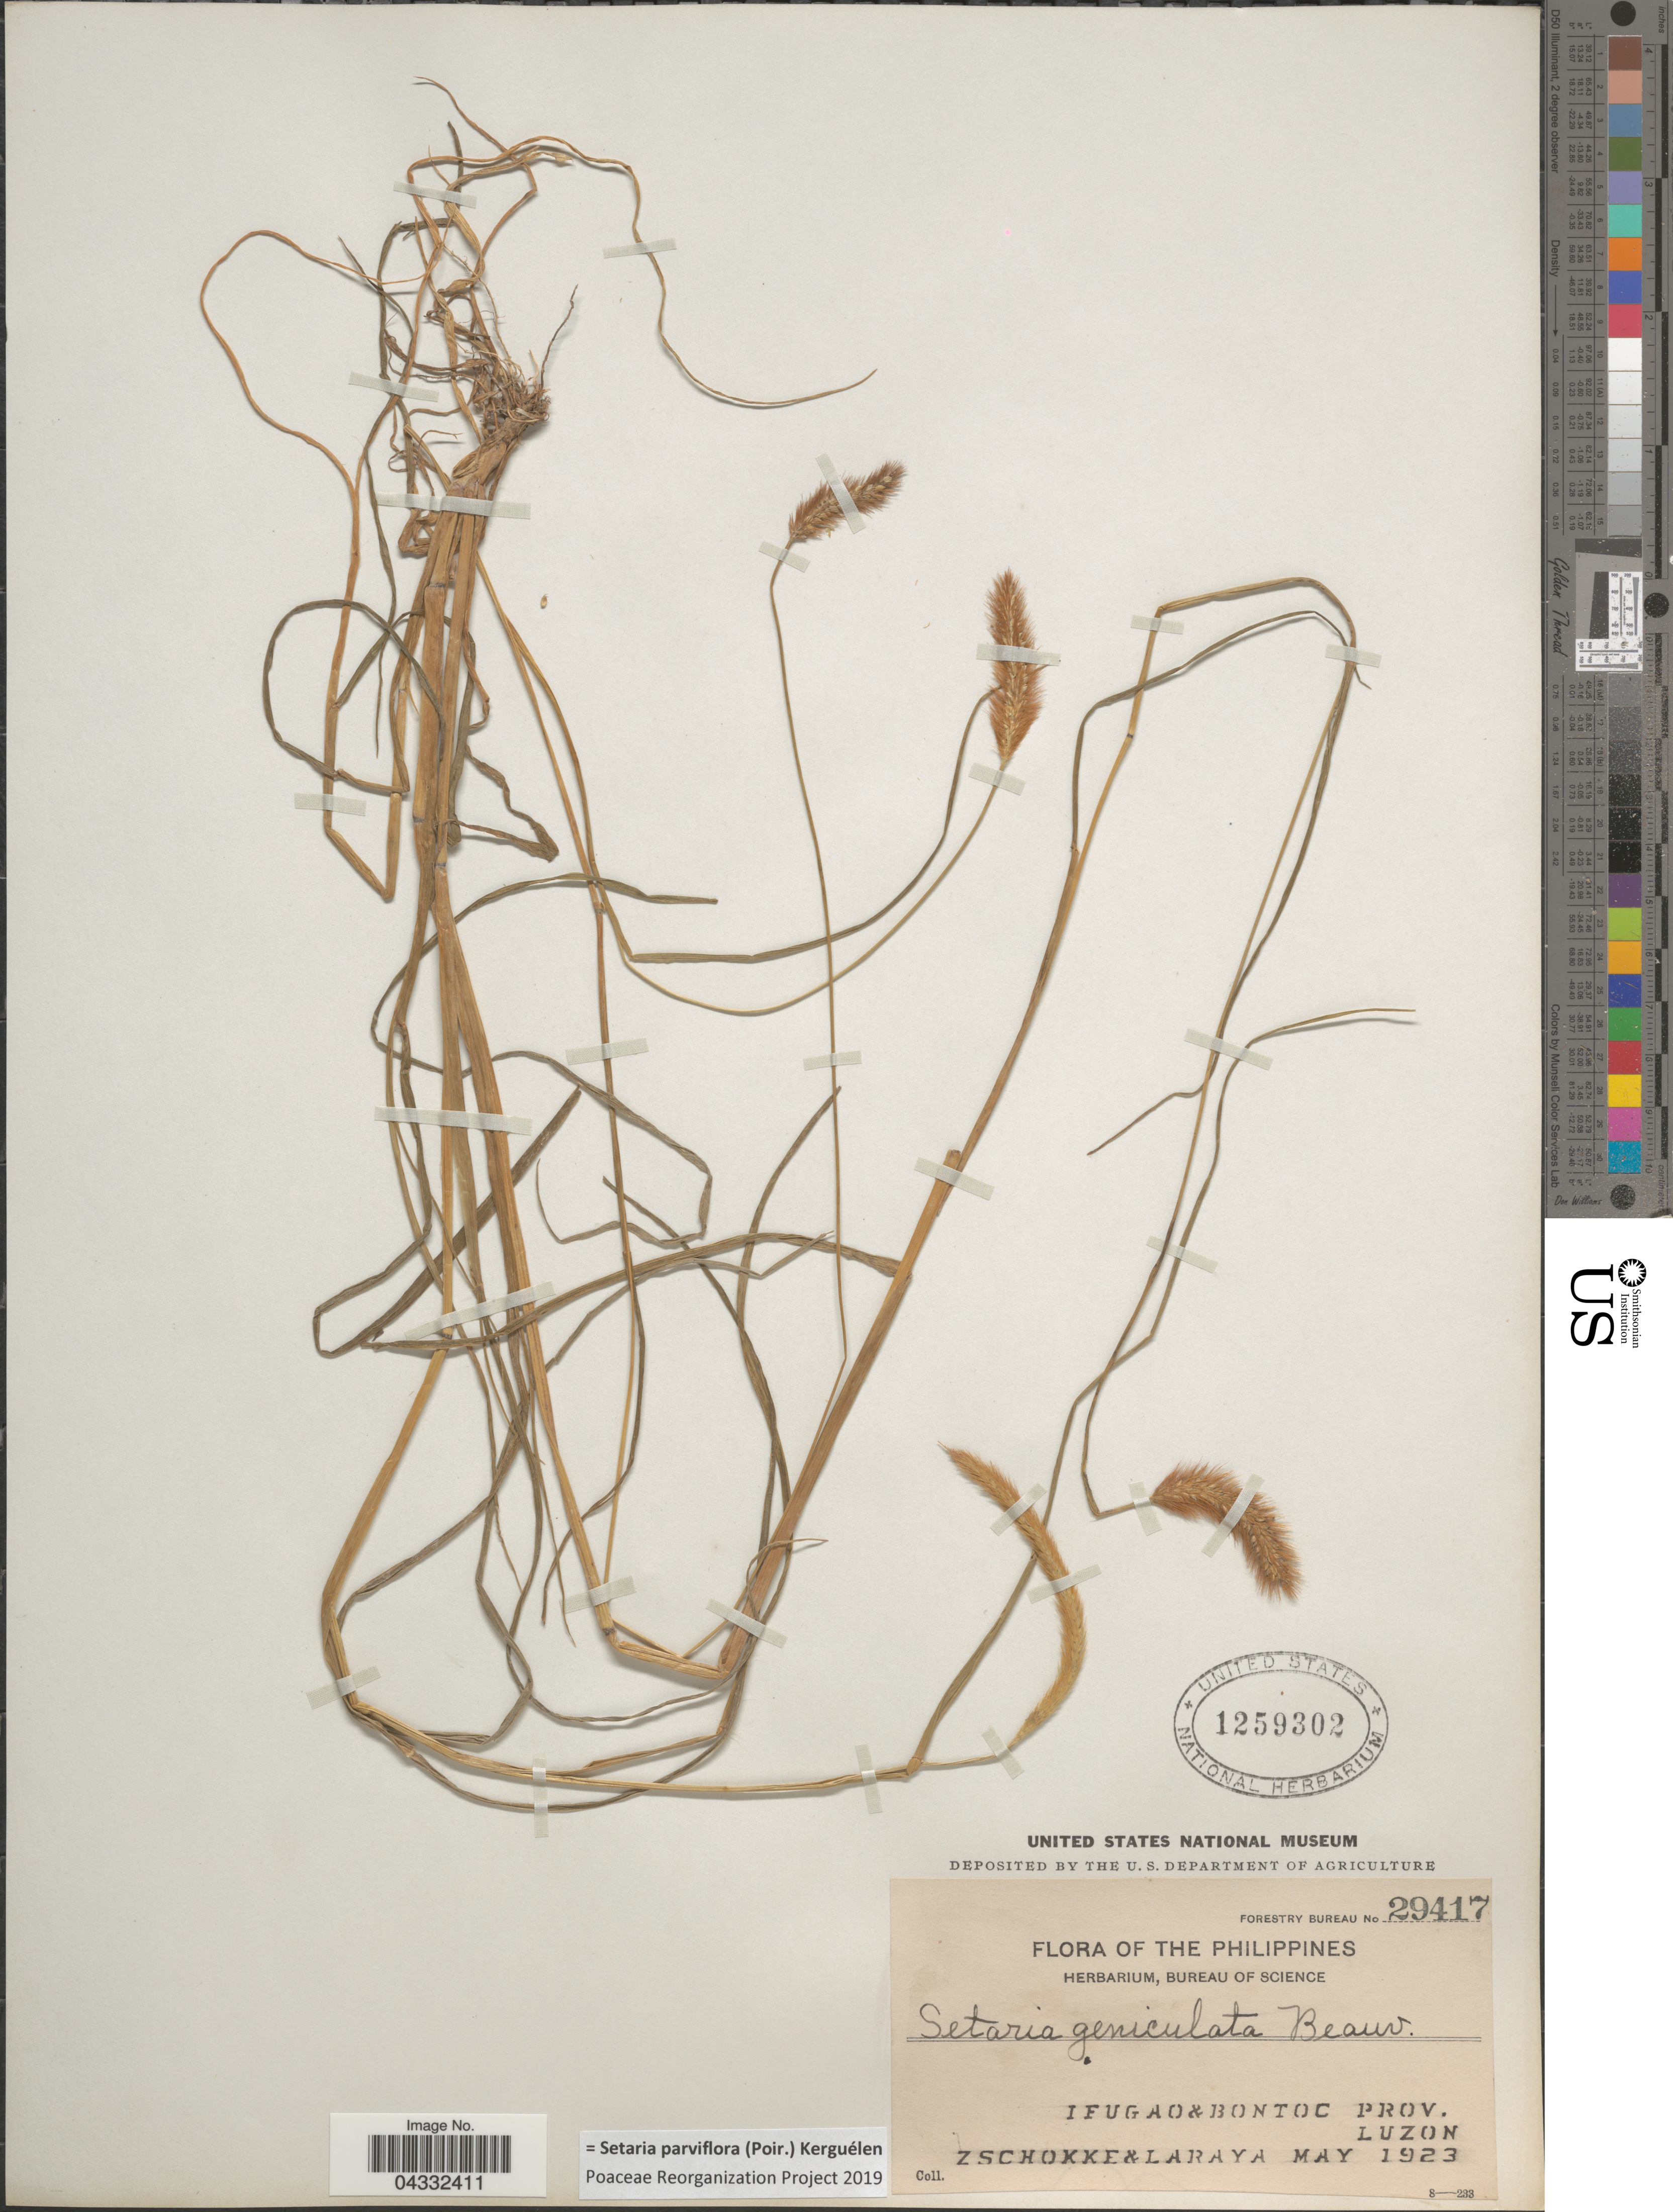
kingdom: Plantae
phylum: Tracheophyta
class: Liliopsida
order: Poales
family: Poaceae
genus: Setaria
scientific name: Setaria parviflora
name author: (Poir.) Kerguélen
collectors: Zschokke & Laraya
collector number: Forestry Bureau 29417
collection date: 1923-05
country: Philippines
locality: Ifugao & Bontoc. Prov. Luzon.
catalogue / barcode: US 1259302